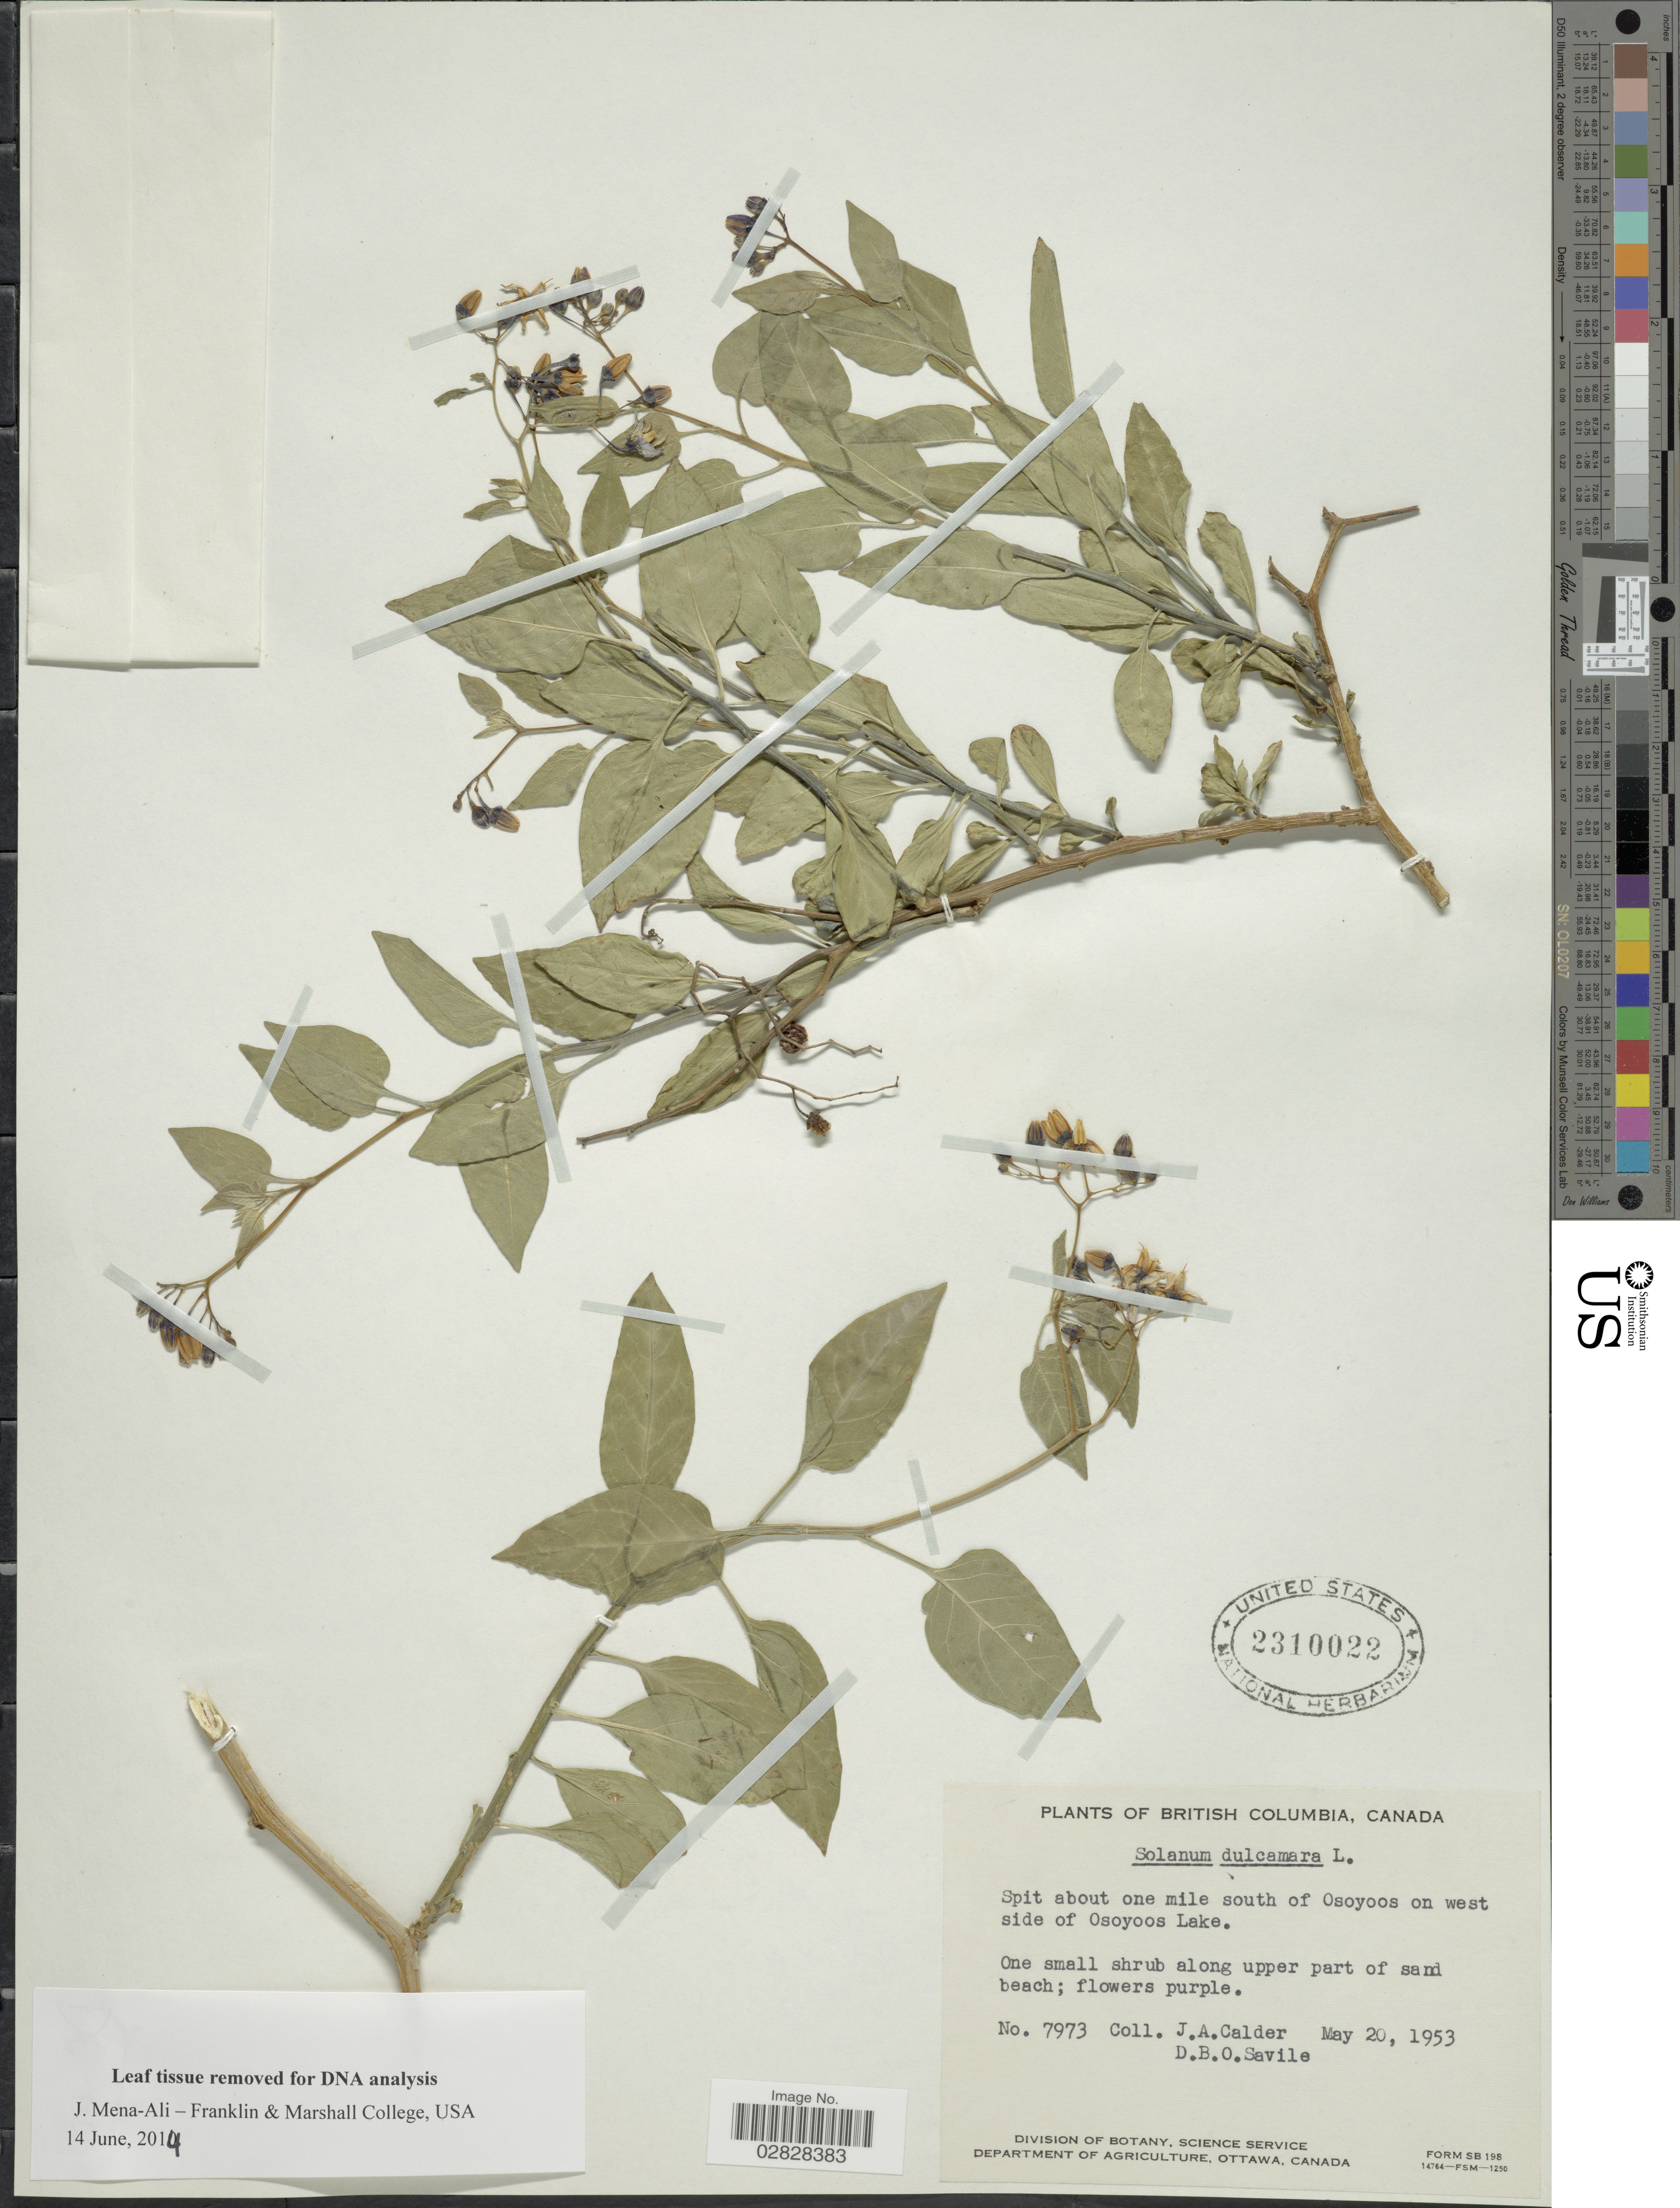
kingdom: Plantae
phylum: Tracheophyta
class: Magnoliopsida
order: Solanales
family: Solanaceae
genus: Solanum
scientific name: Solanum dulcamara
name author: L.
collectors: J. A. Calder & D. Savile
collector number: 7973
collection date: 1953-05-20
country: Canada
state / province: British Columbia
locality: Spit about one mile south of Osoyoos on west side of Osoyoos Lake.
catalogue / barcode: US 2310022